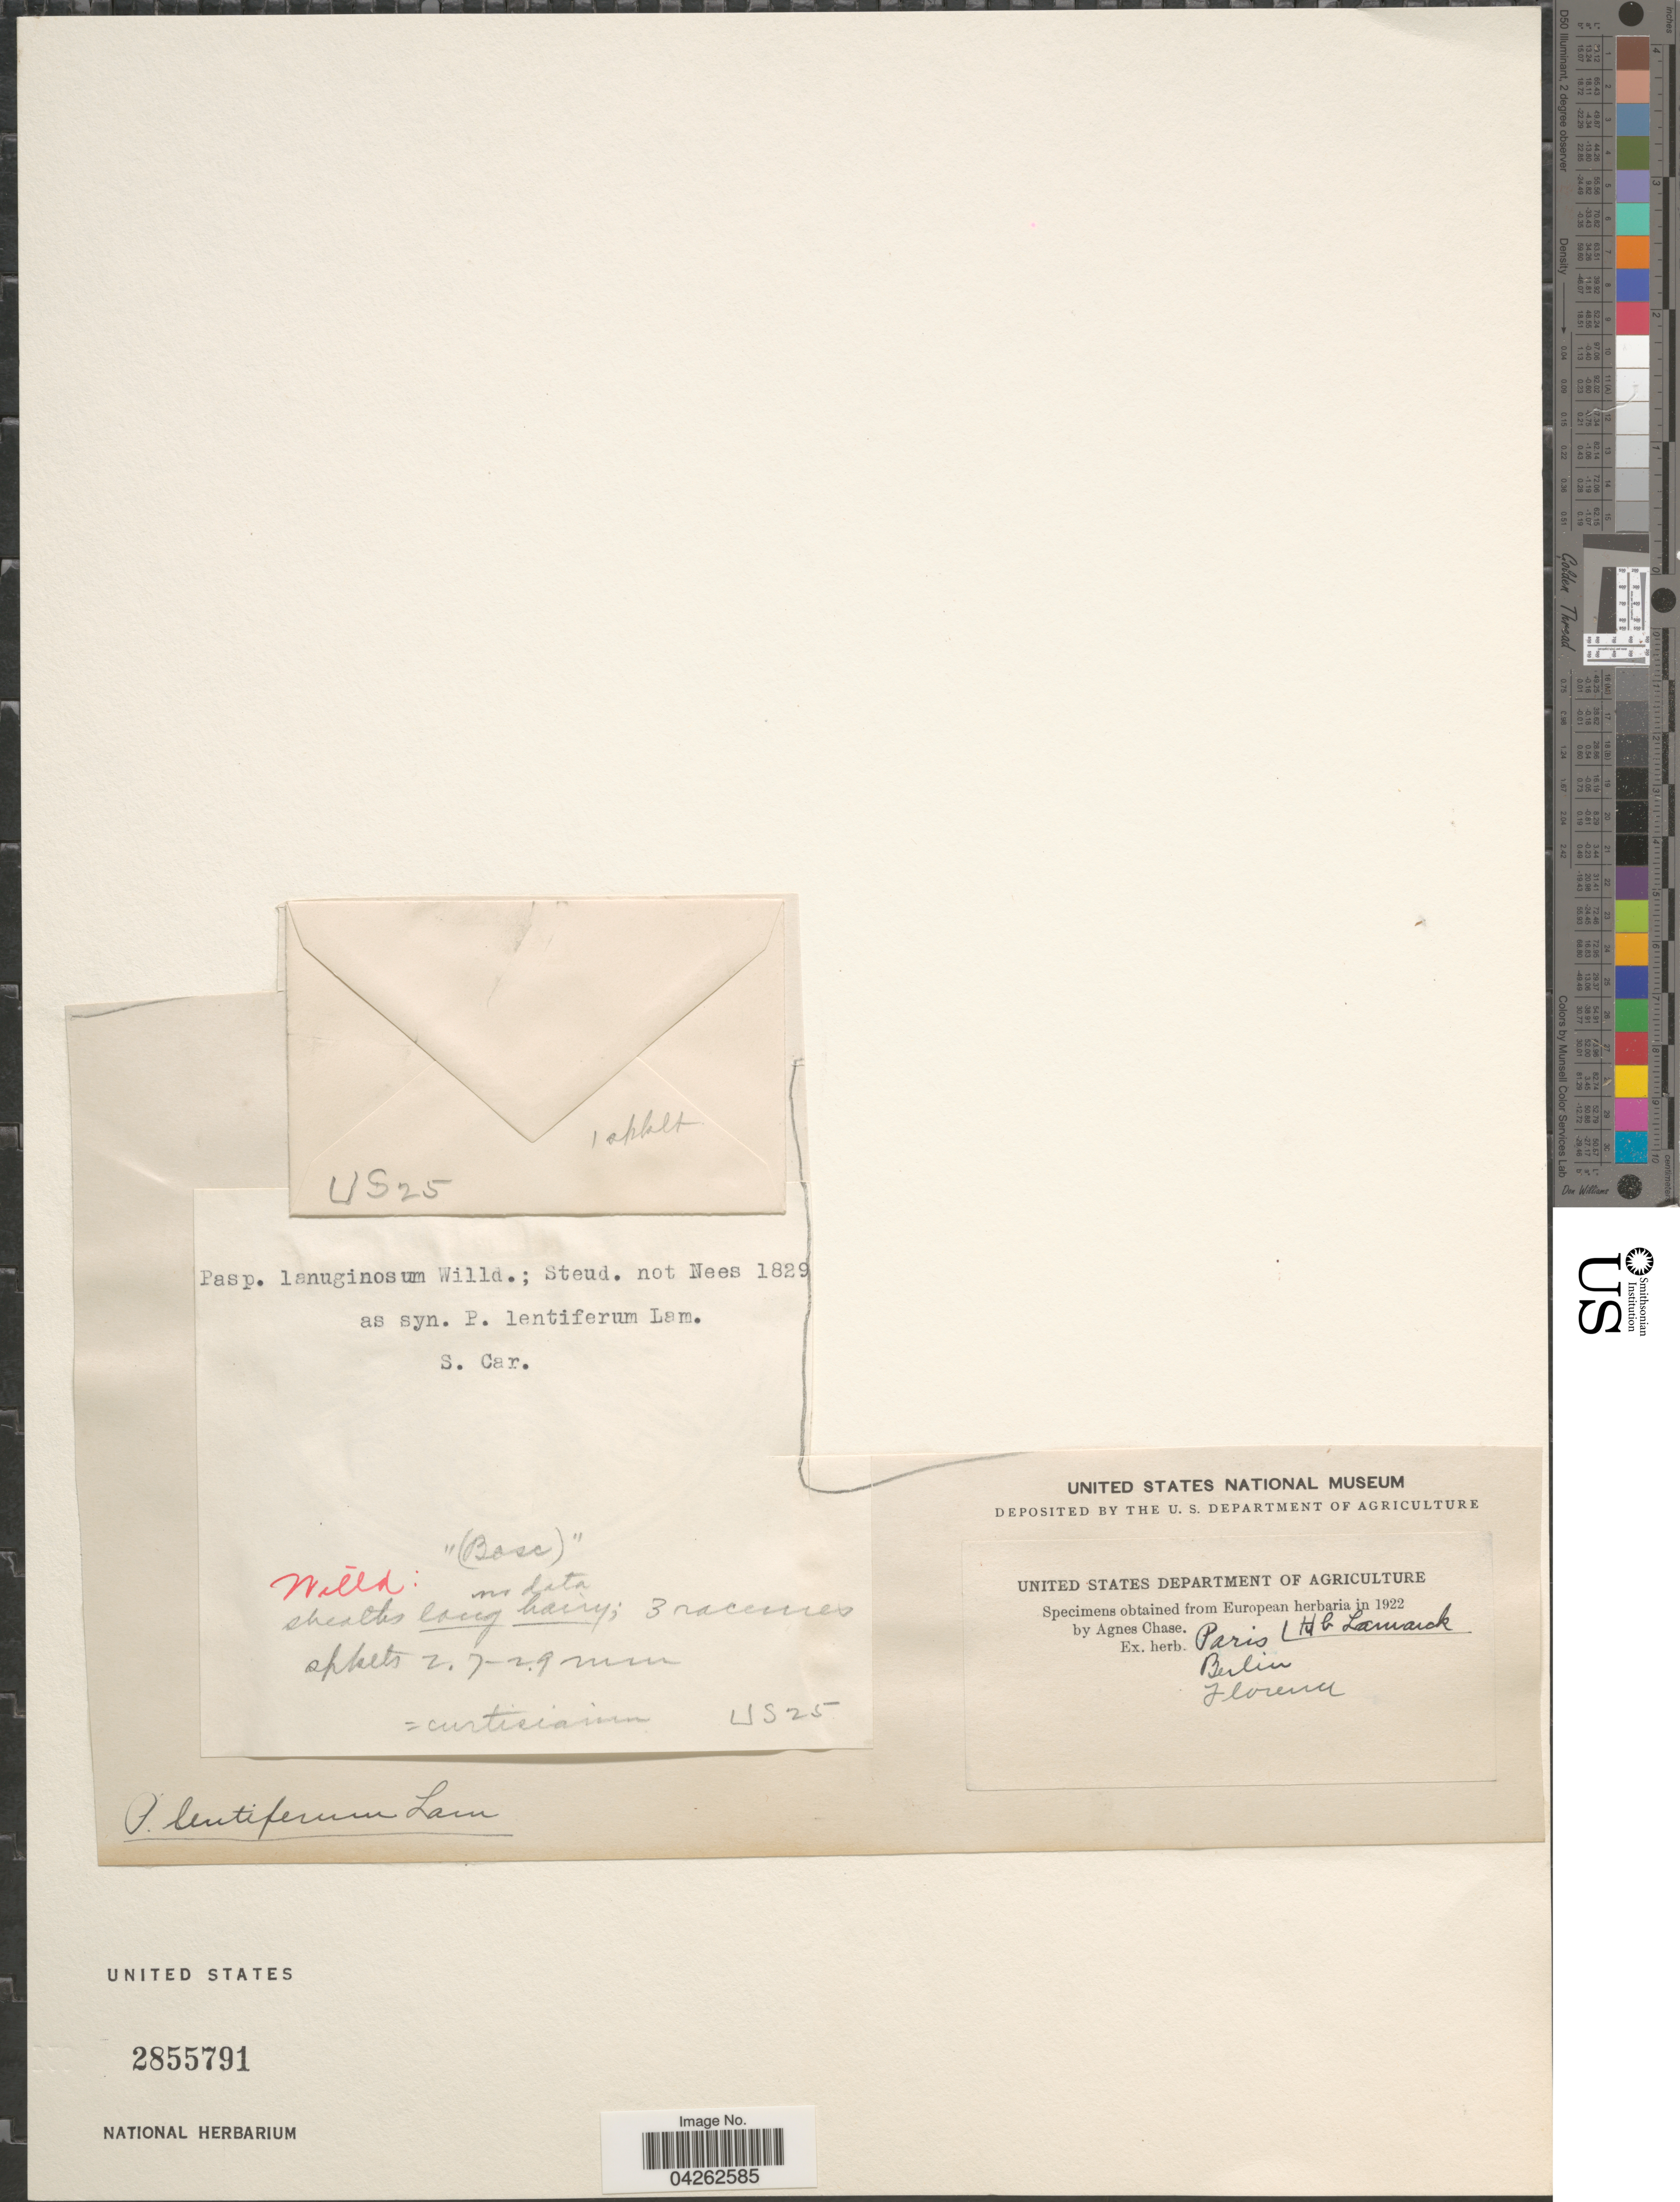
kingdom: Plantae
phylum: Tracheophyta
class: Liliopsida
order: Poales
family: Poaceae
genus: Paspalum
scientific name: Paspalum lentiferum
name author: Lam.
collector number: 25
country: United States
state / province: South Carolina